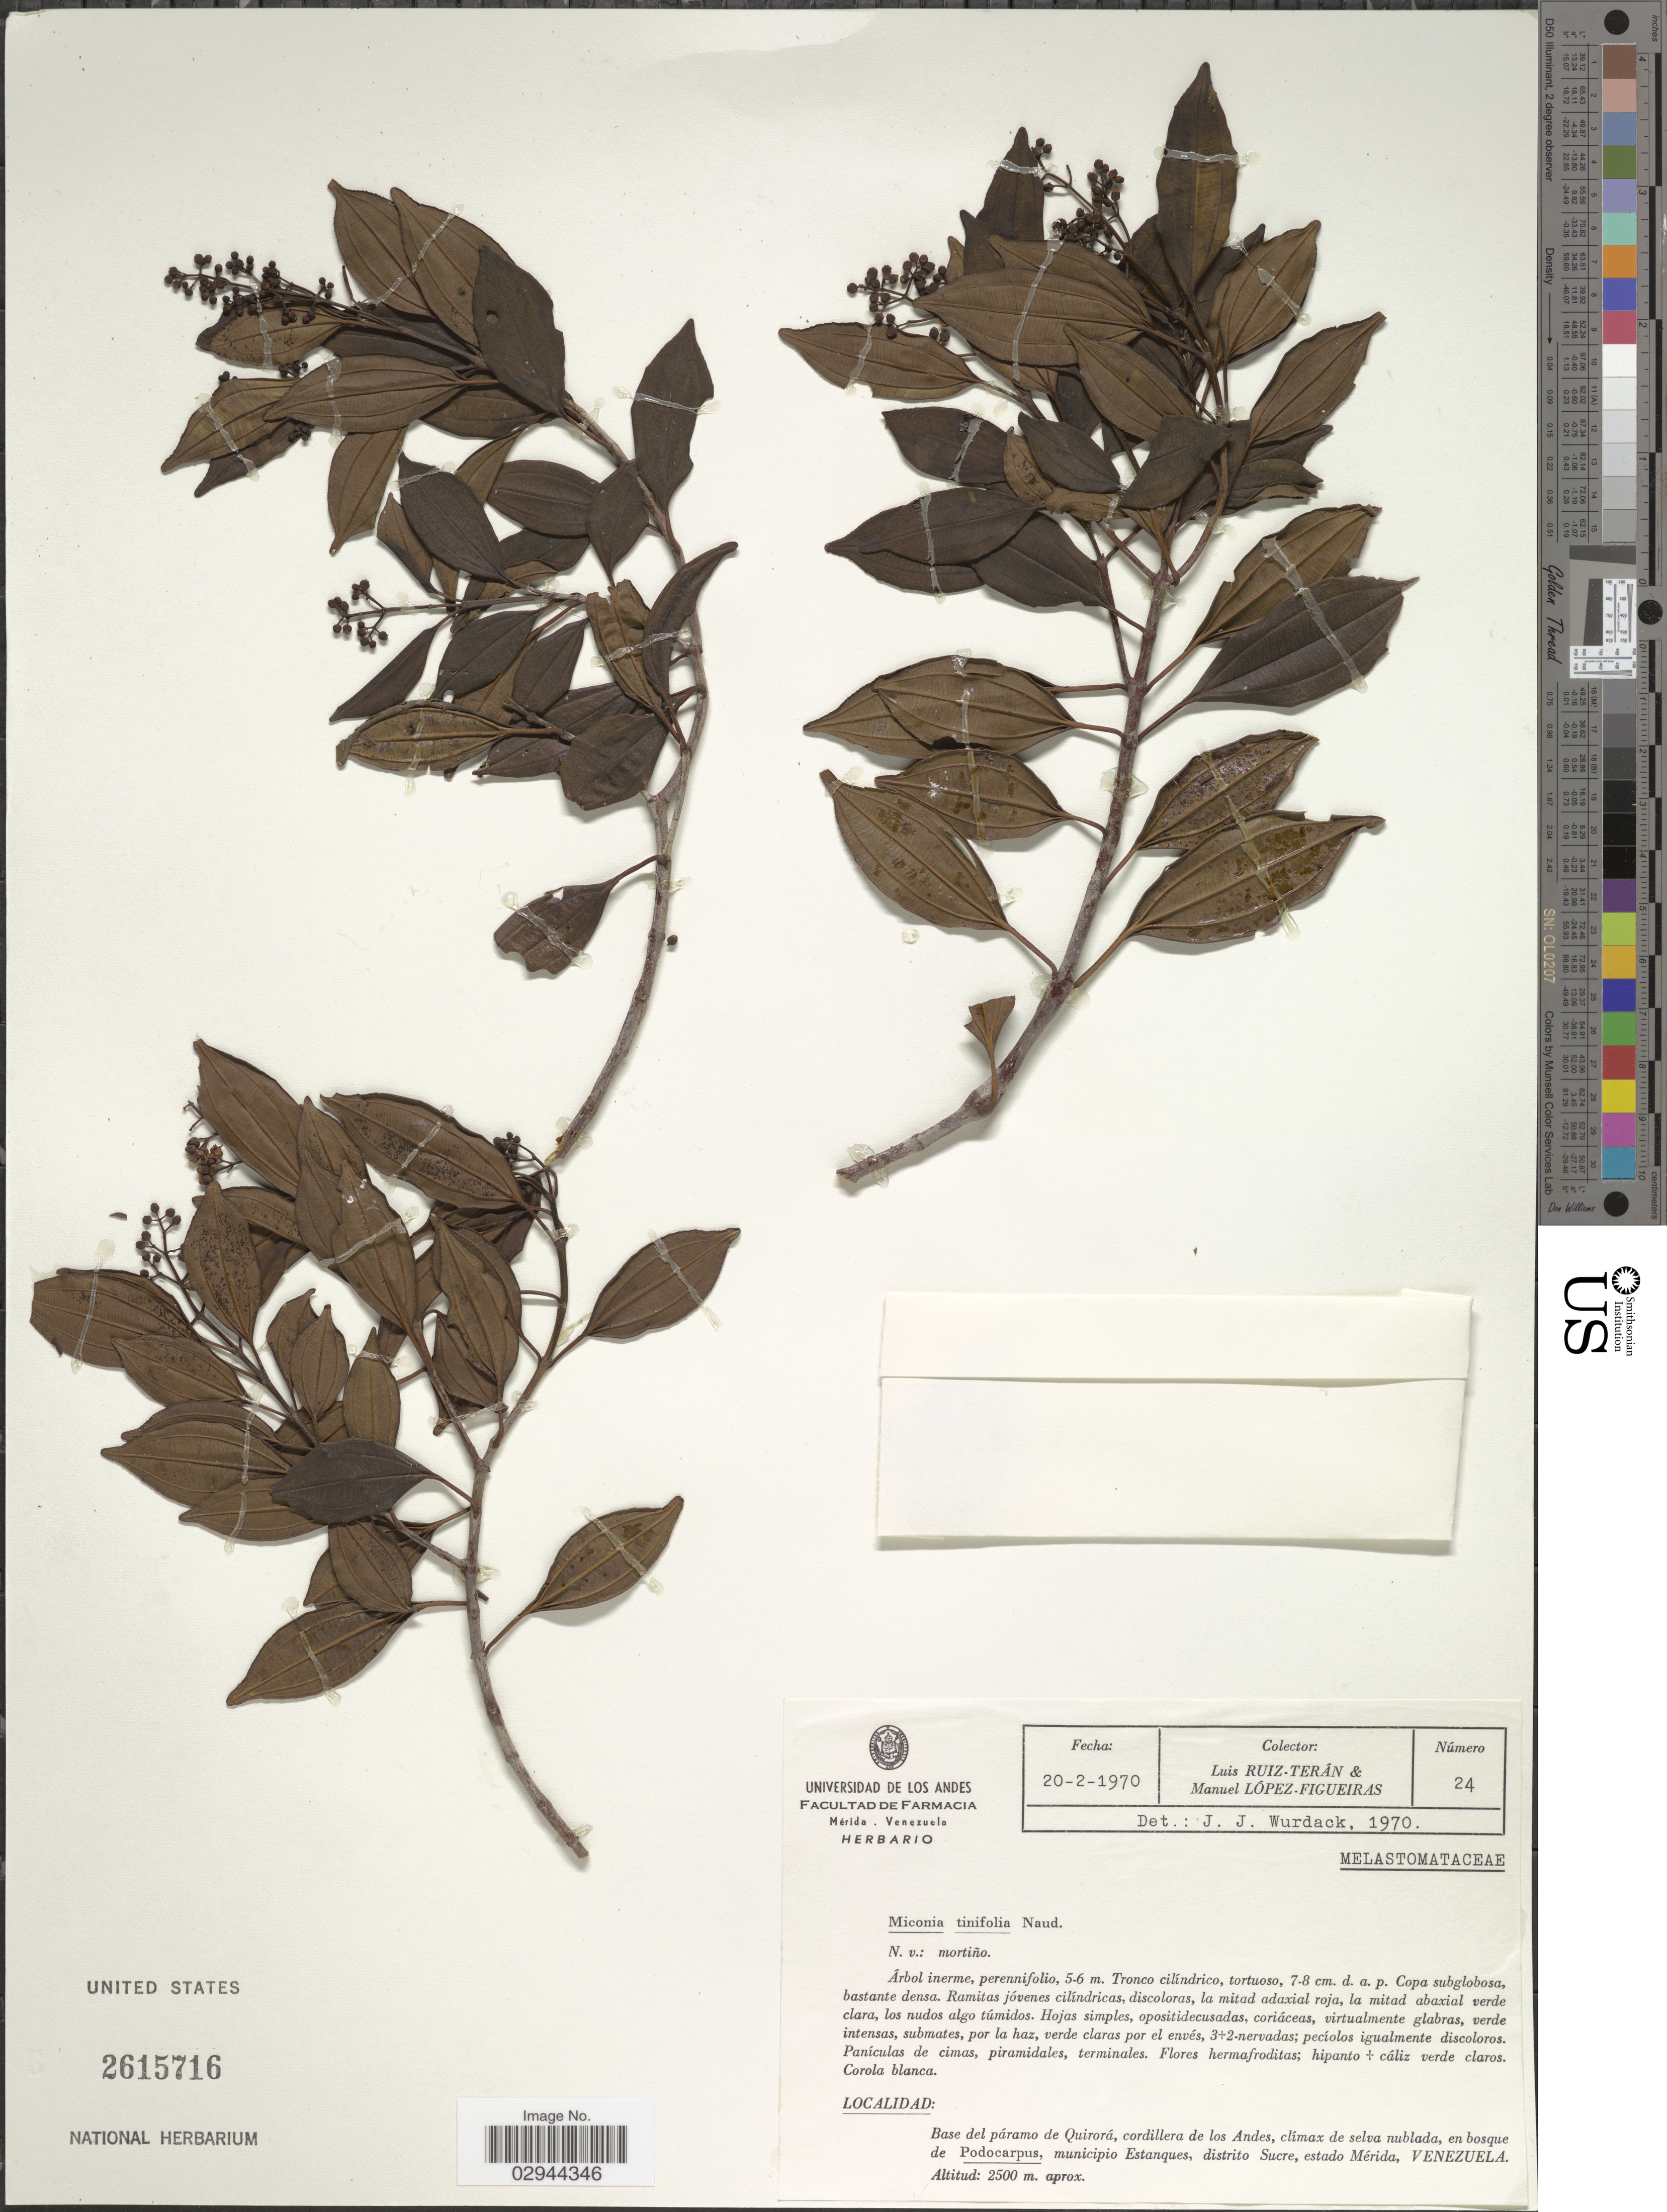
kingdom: Plantae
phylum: Tracheophyta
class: Magnoliopsida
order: Myrtales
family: Melastomataceae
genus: Miconia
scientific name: Miconia tinifolia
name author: Naudin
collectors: L. Teran & M. López Figueiras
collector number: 24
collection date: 1970-02-20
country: Venezuela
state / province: Sucre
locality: Base del páramo de Quirorá. cordillera de los Andes, clímax de selva nublada, en bosque de Pococarpus, municipio Estanques, distrito Sucre, estado Mérida.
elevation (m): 2500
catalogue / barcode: US 2615716